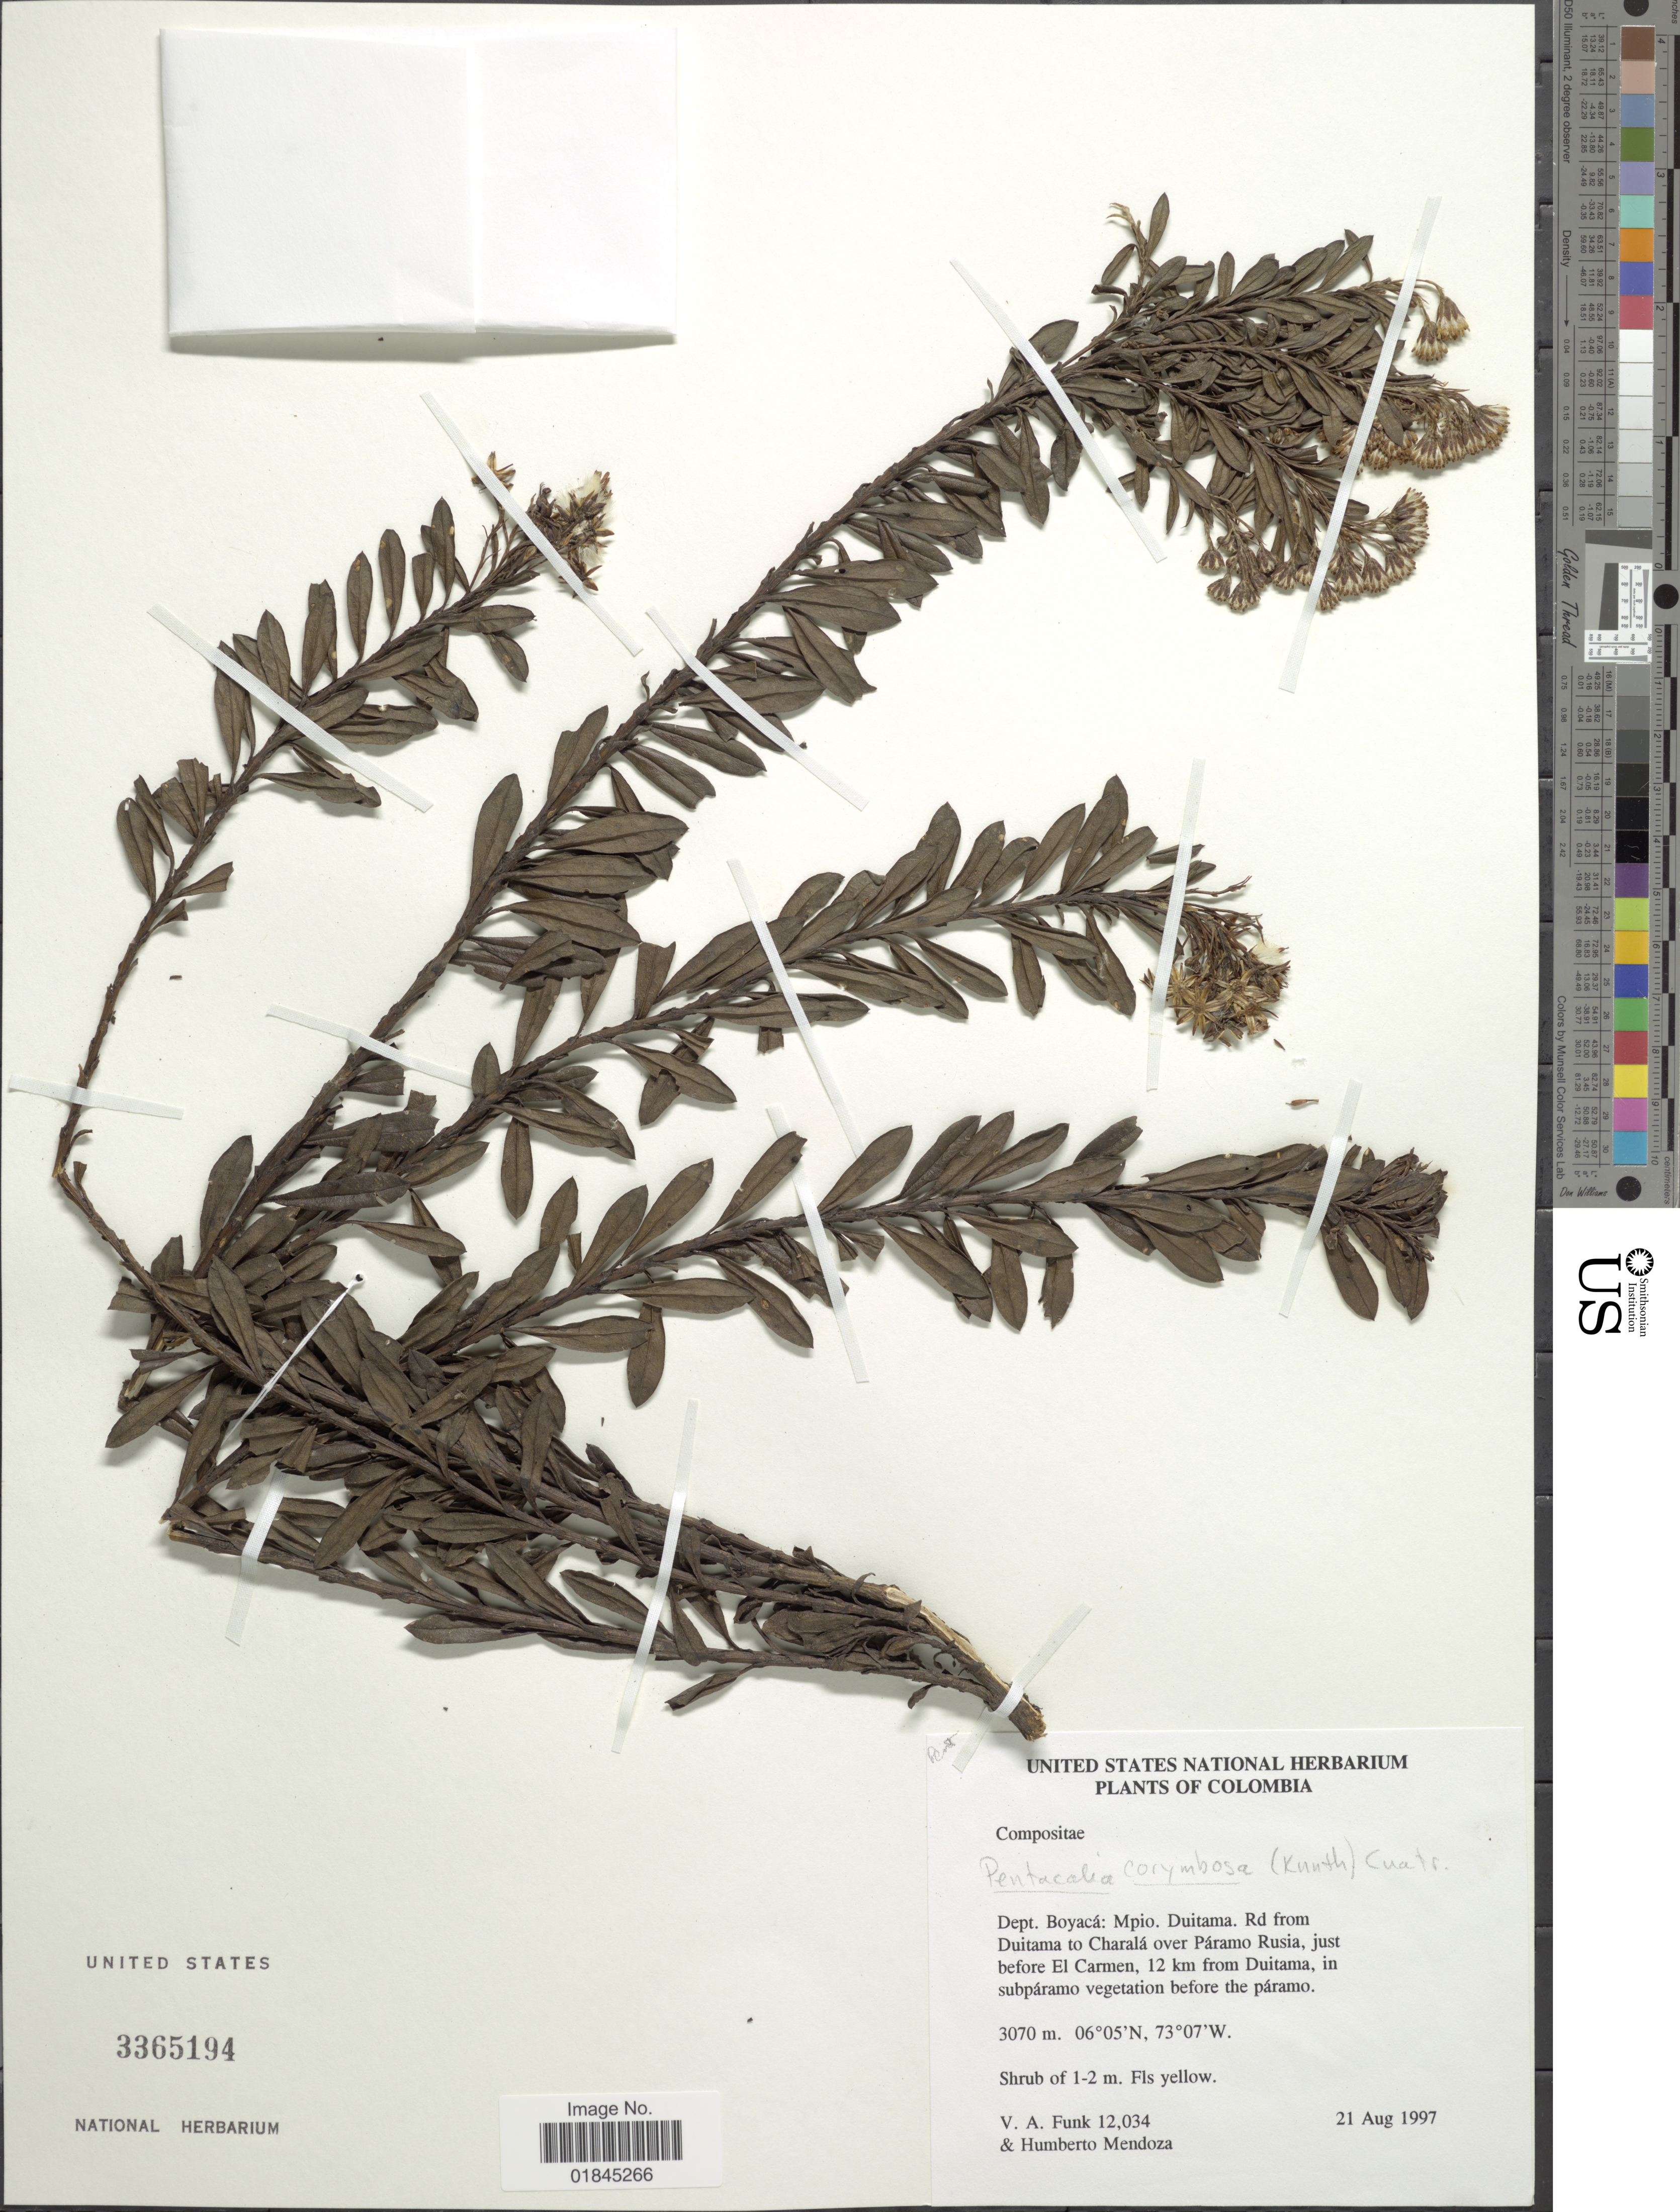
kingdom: Plantae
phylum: Tracheophyta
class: Magnoliopsida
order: Asterales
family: Asteraceae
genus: Pentacalia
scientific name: Pentacalia corymbosa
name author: (Benth.) Cuatrec.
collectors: V. Funk & H. Mendoza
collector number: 12034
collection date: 1997-08-21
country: Colombia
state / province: Boyacá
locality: Dept. Boyacá: Mpio. Duitama. Rd from Duitama to Charalá over Páramo Rusia, just before El Carmen, 12 km from Duitama, in subpáramo vegetation before the páramo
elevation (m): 3070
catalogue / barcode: US 3365194